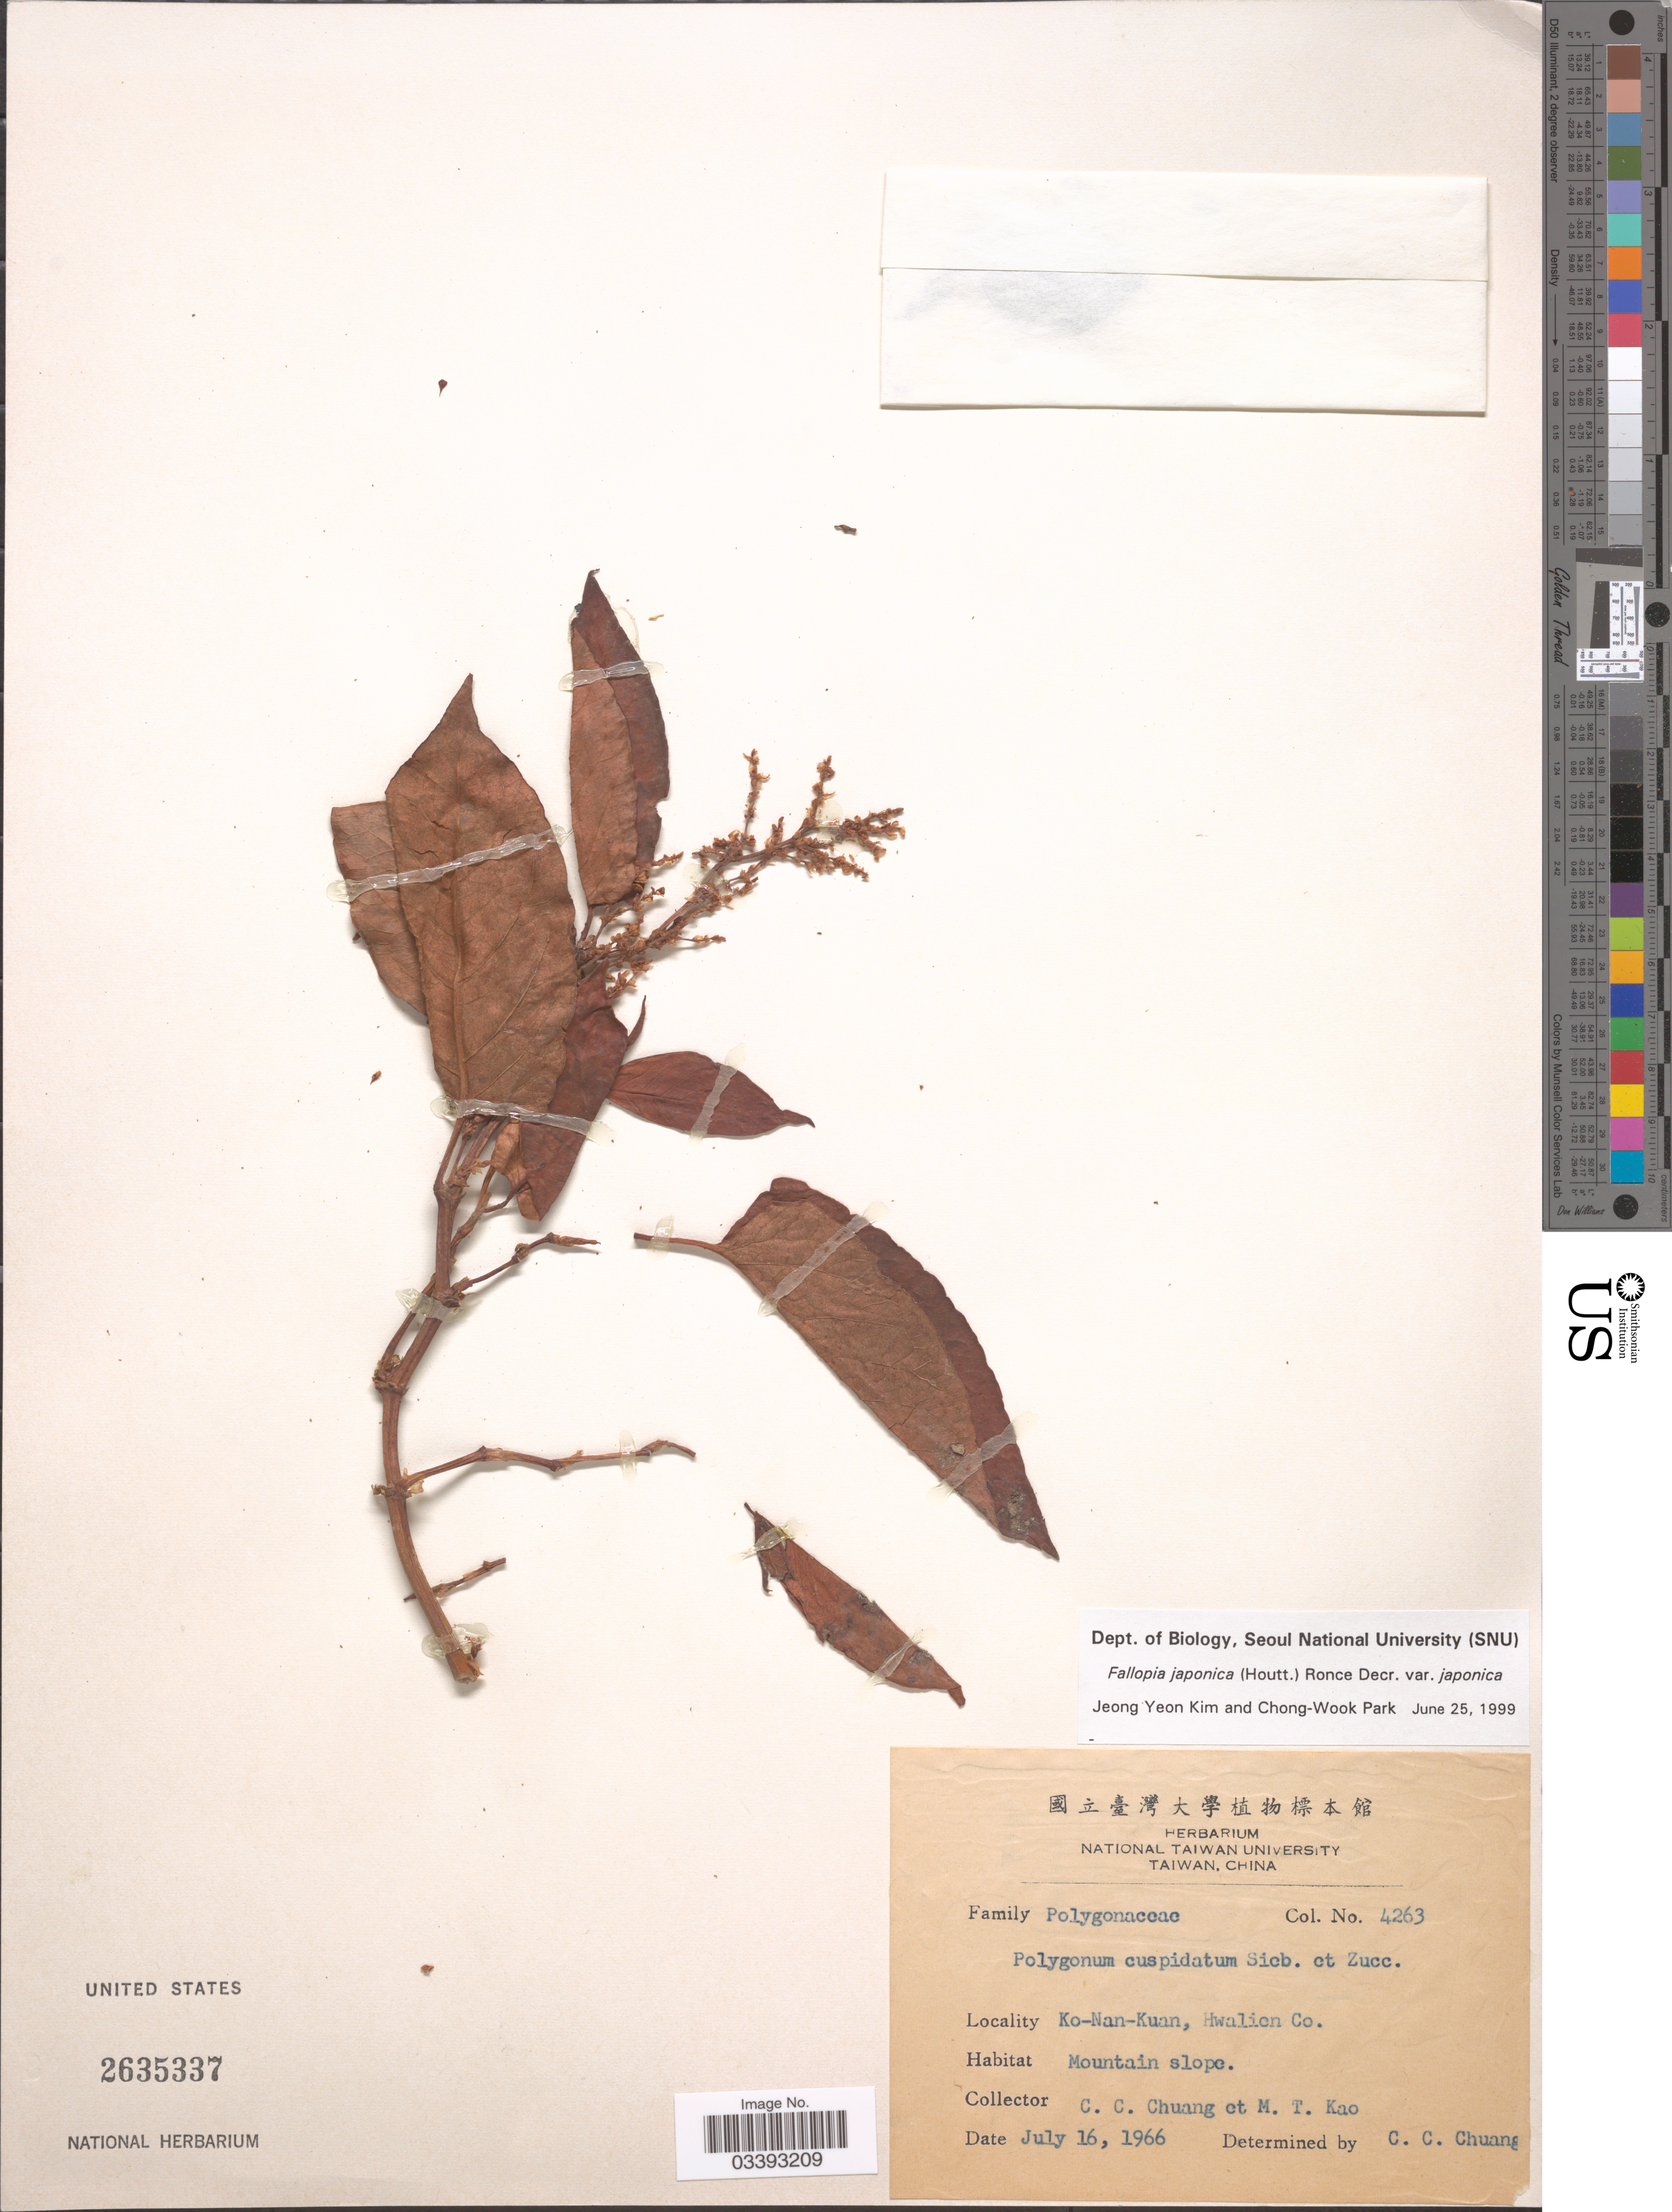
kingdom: Plantae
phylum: Tracheophyta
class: Magnoliopsida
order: Caryophyllales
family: Polygonaceae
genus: Fallopia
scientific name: Fallopia japonica var. japonica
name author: (Houtt.) Ronse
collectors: C. C. Chuang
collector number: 4263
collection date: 1966-07-16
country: Taiwan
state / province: Hualien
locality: Ko-Nan-Kuan, Hwalien Co. Mountain slope.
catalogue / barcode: US 2635337